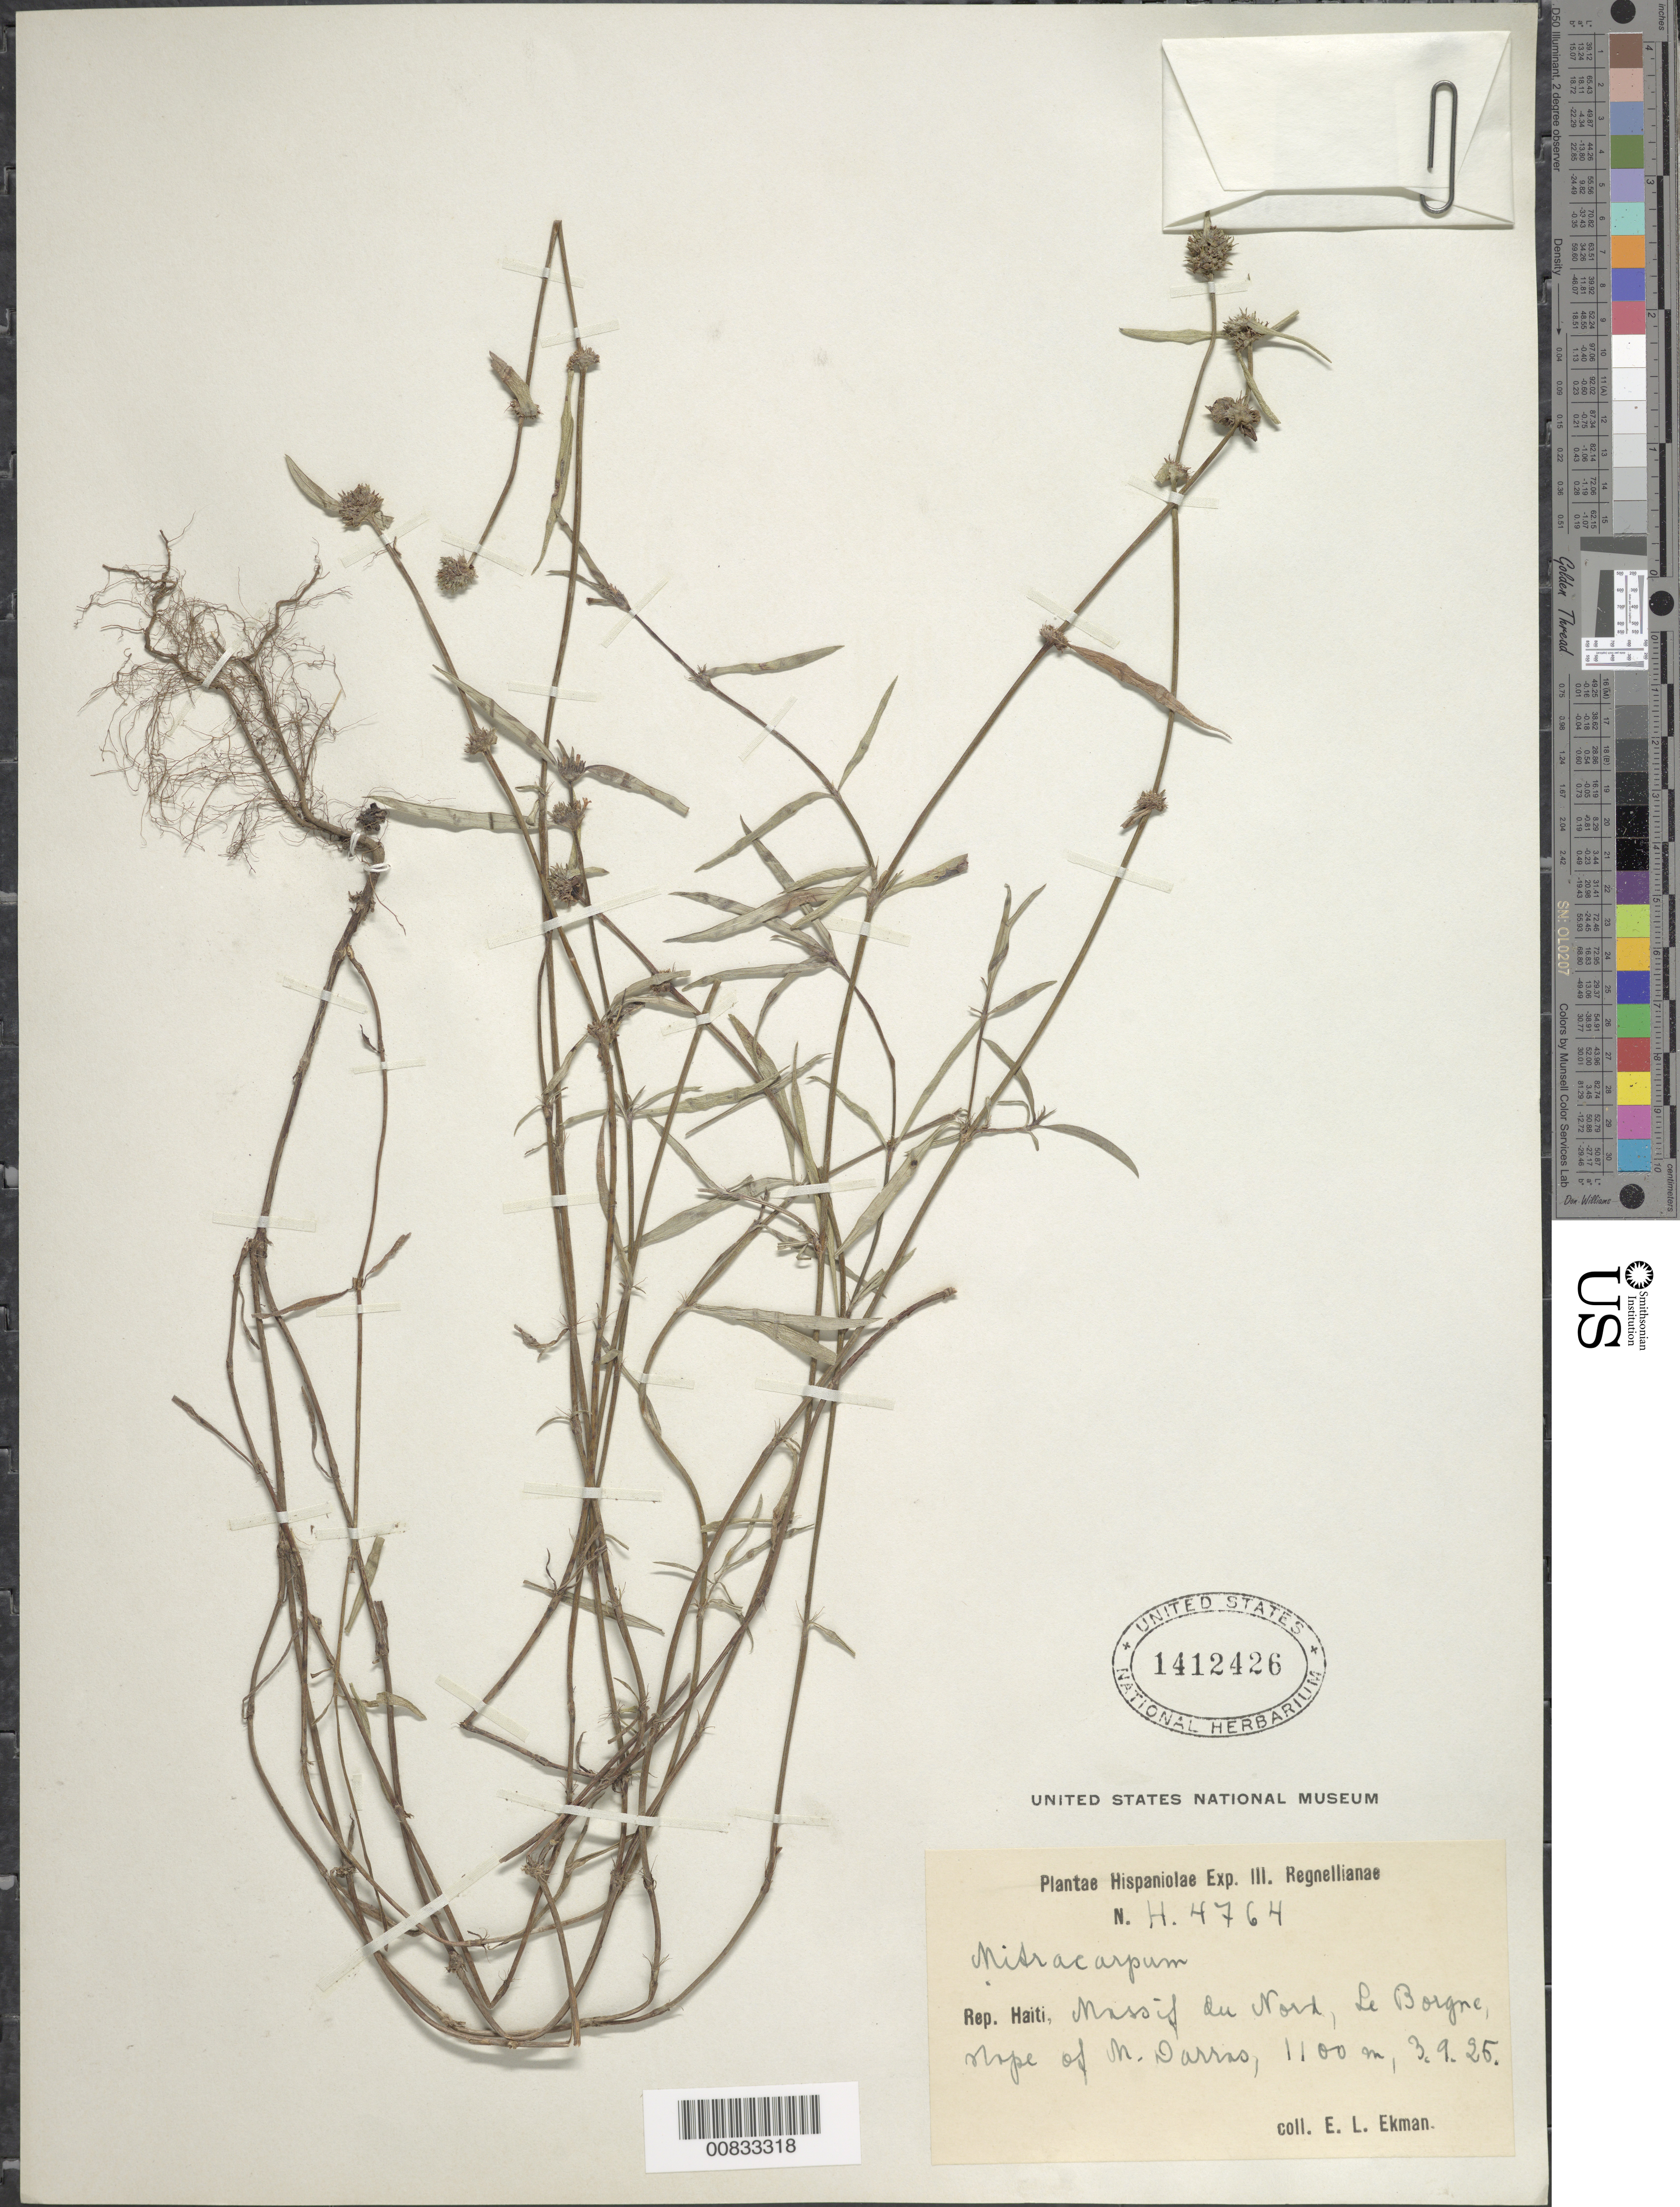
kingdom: Plantae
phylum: Tracheophyta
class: Magnoliopsida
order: Gentianales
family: Rubiaceae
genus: Mitracarpus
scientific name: Mitracarpus brachystigma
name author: Urb.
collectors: E. L. Ekman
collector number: H 4764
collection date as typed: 03 Sep 1925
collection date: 1925-09-03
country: Haiti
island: Hispaniola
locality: Massif du Nord, Le Borgne, M. Darras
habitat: Mountain slope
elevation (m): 1100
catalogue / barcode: US 1412426